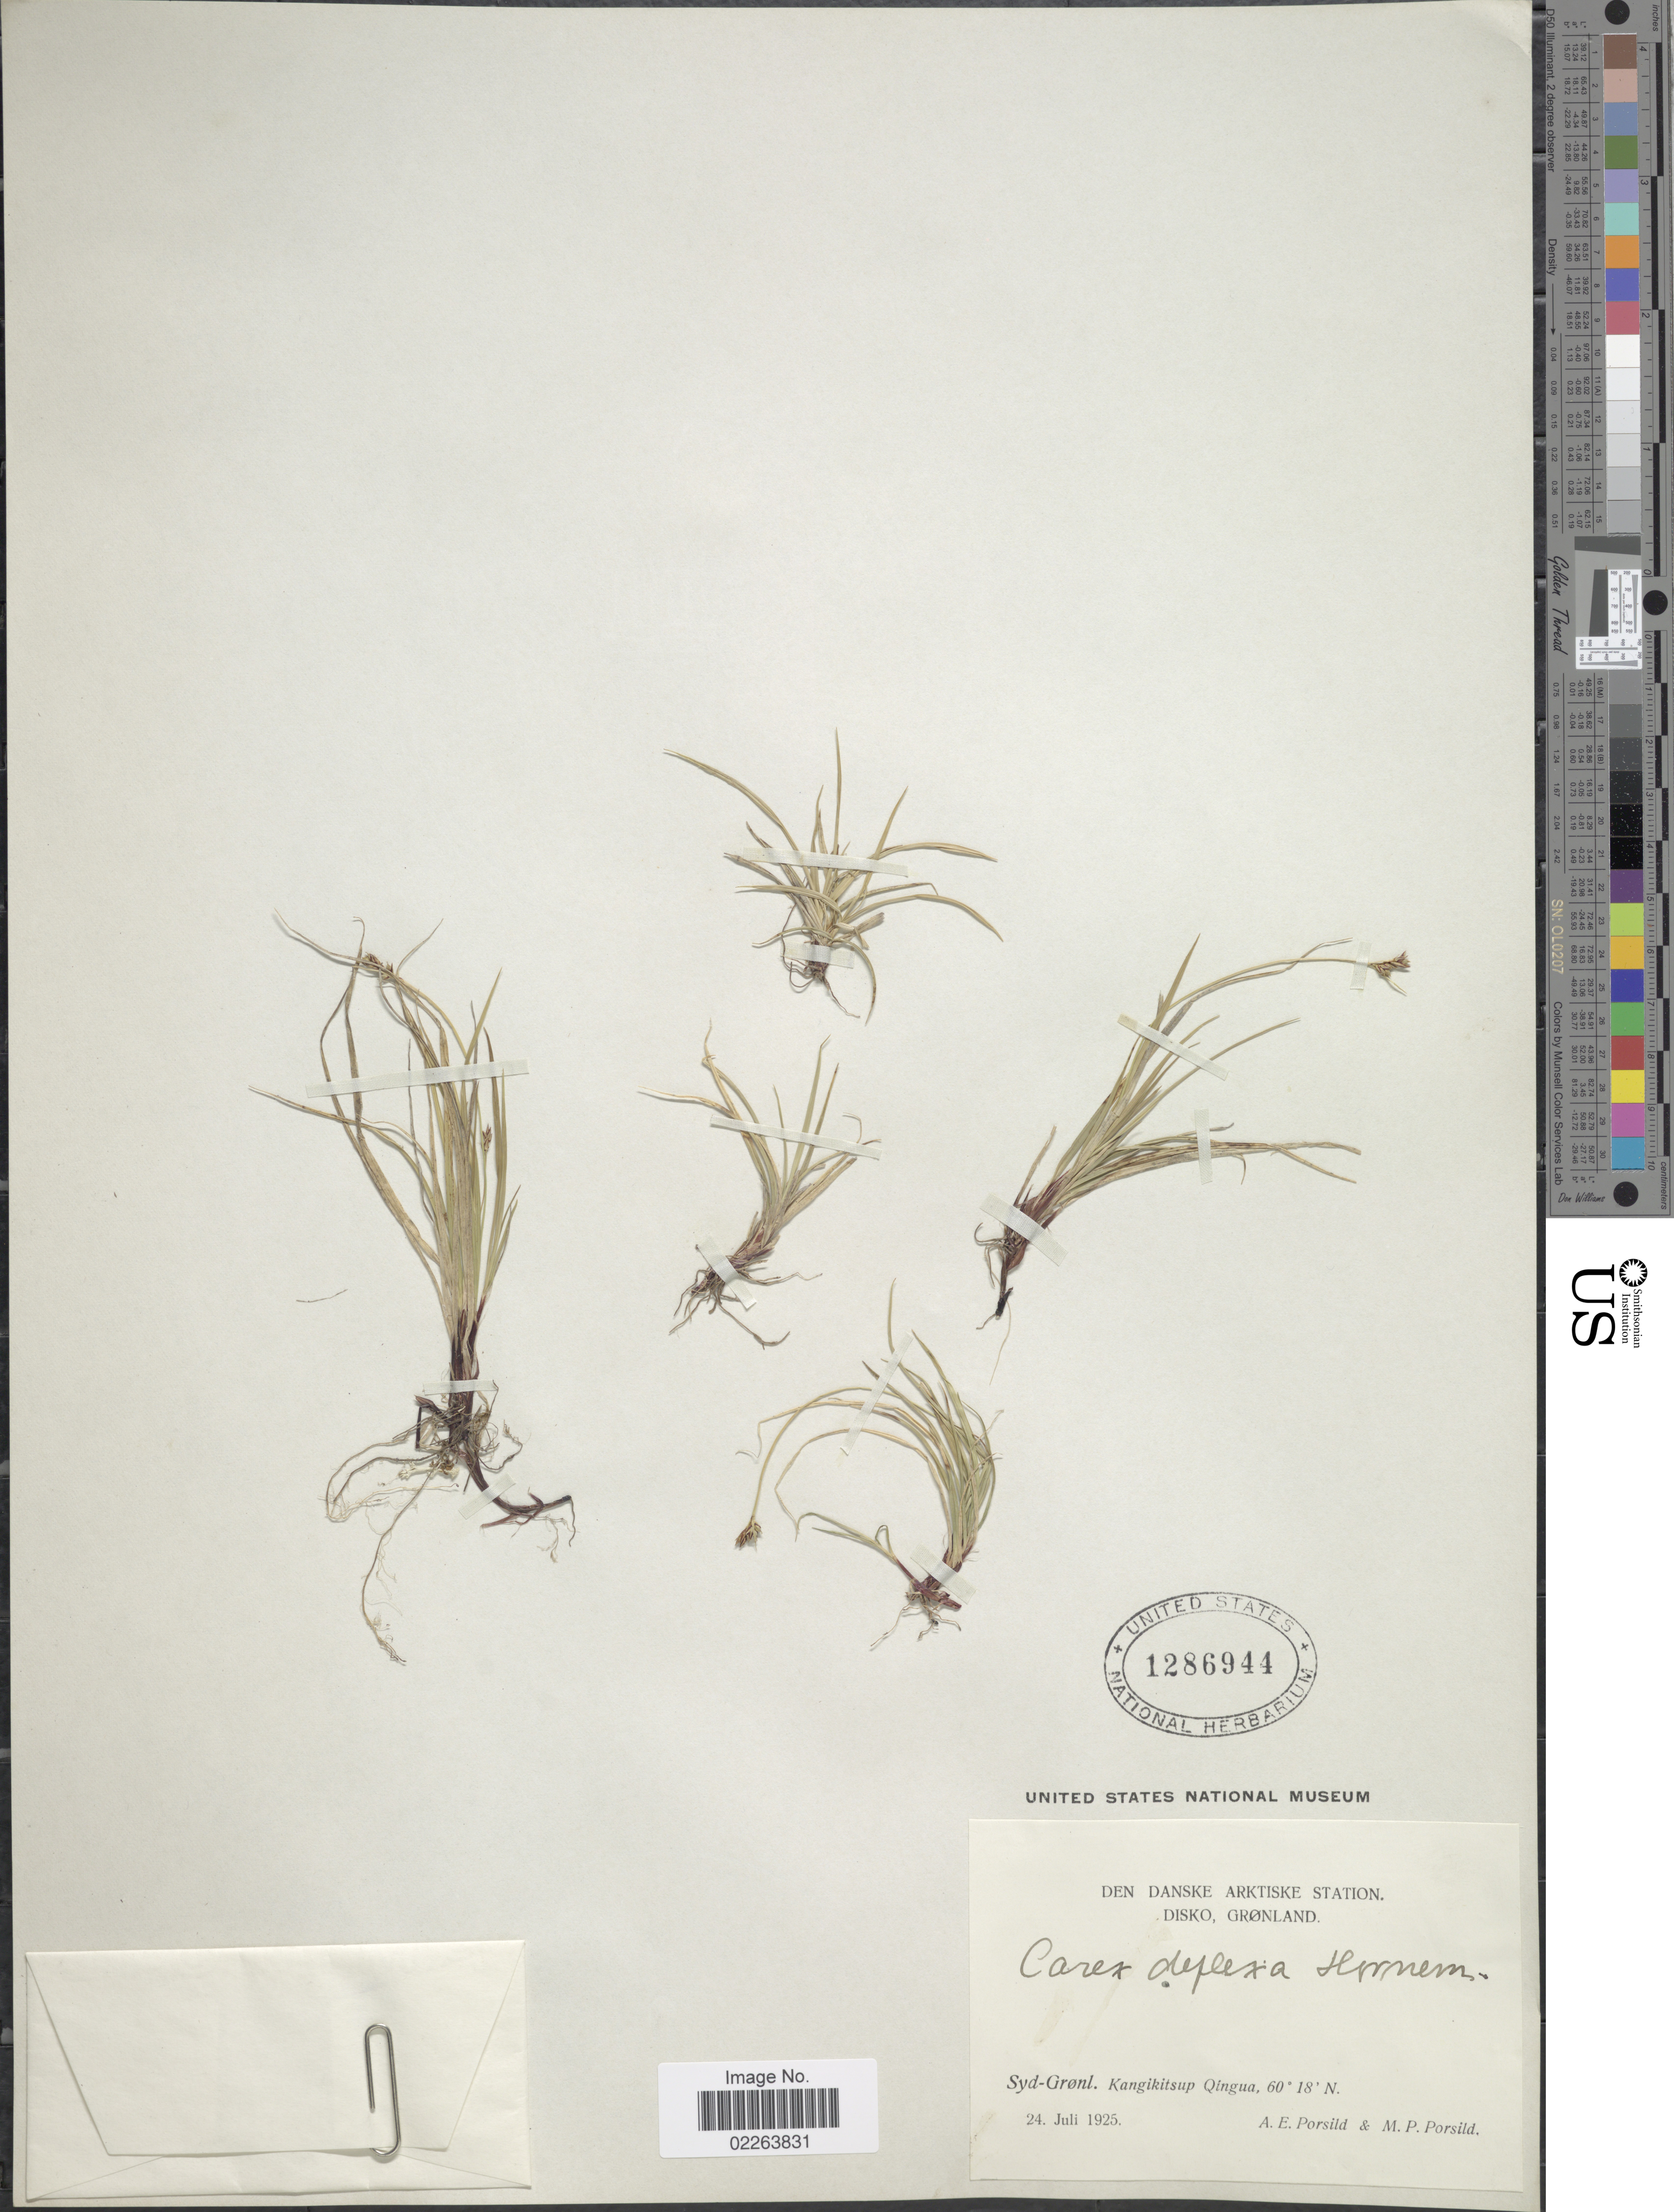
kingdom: Plantae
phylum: Tracheophyta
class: Liliopsida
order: Poales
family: Cyperaceae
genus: Carex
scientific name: Carex deflexa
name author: Hornem.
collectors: A. E. Porsild & M. P. Porsild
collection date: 1925-07-24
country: Greenland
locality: Disko, Gronland. Syd- Gronl. Kangikitsup Qingua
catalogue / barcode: US 1286944